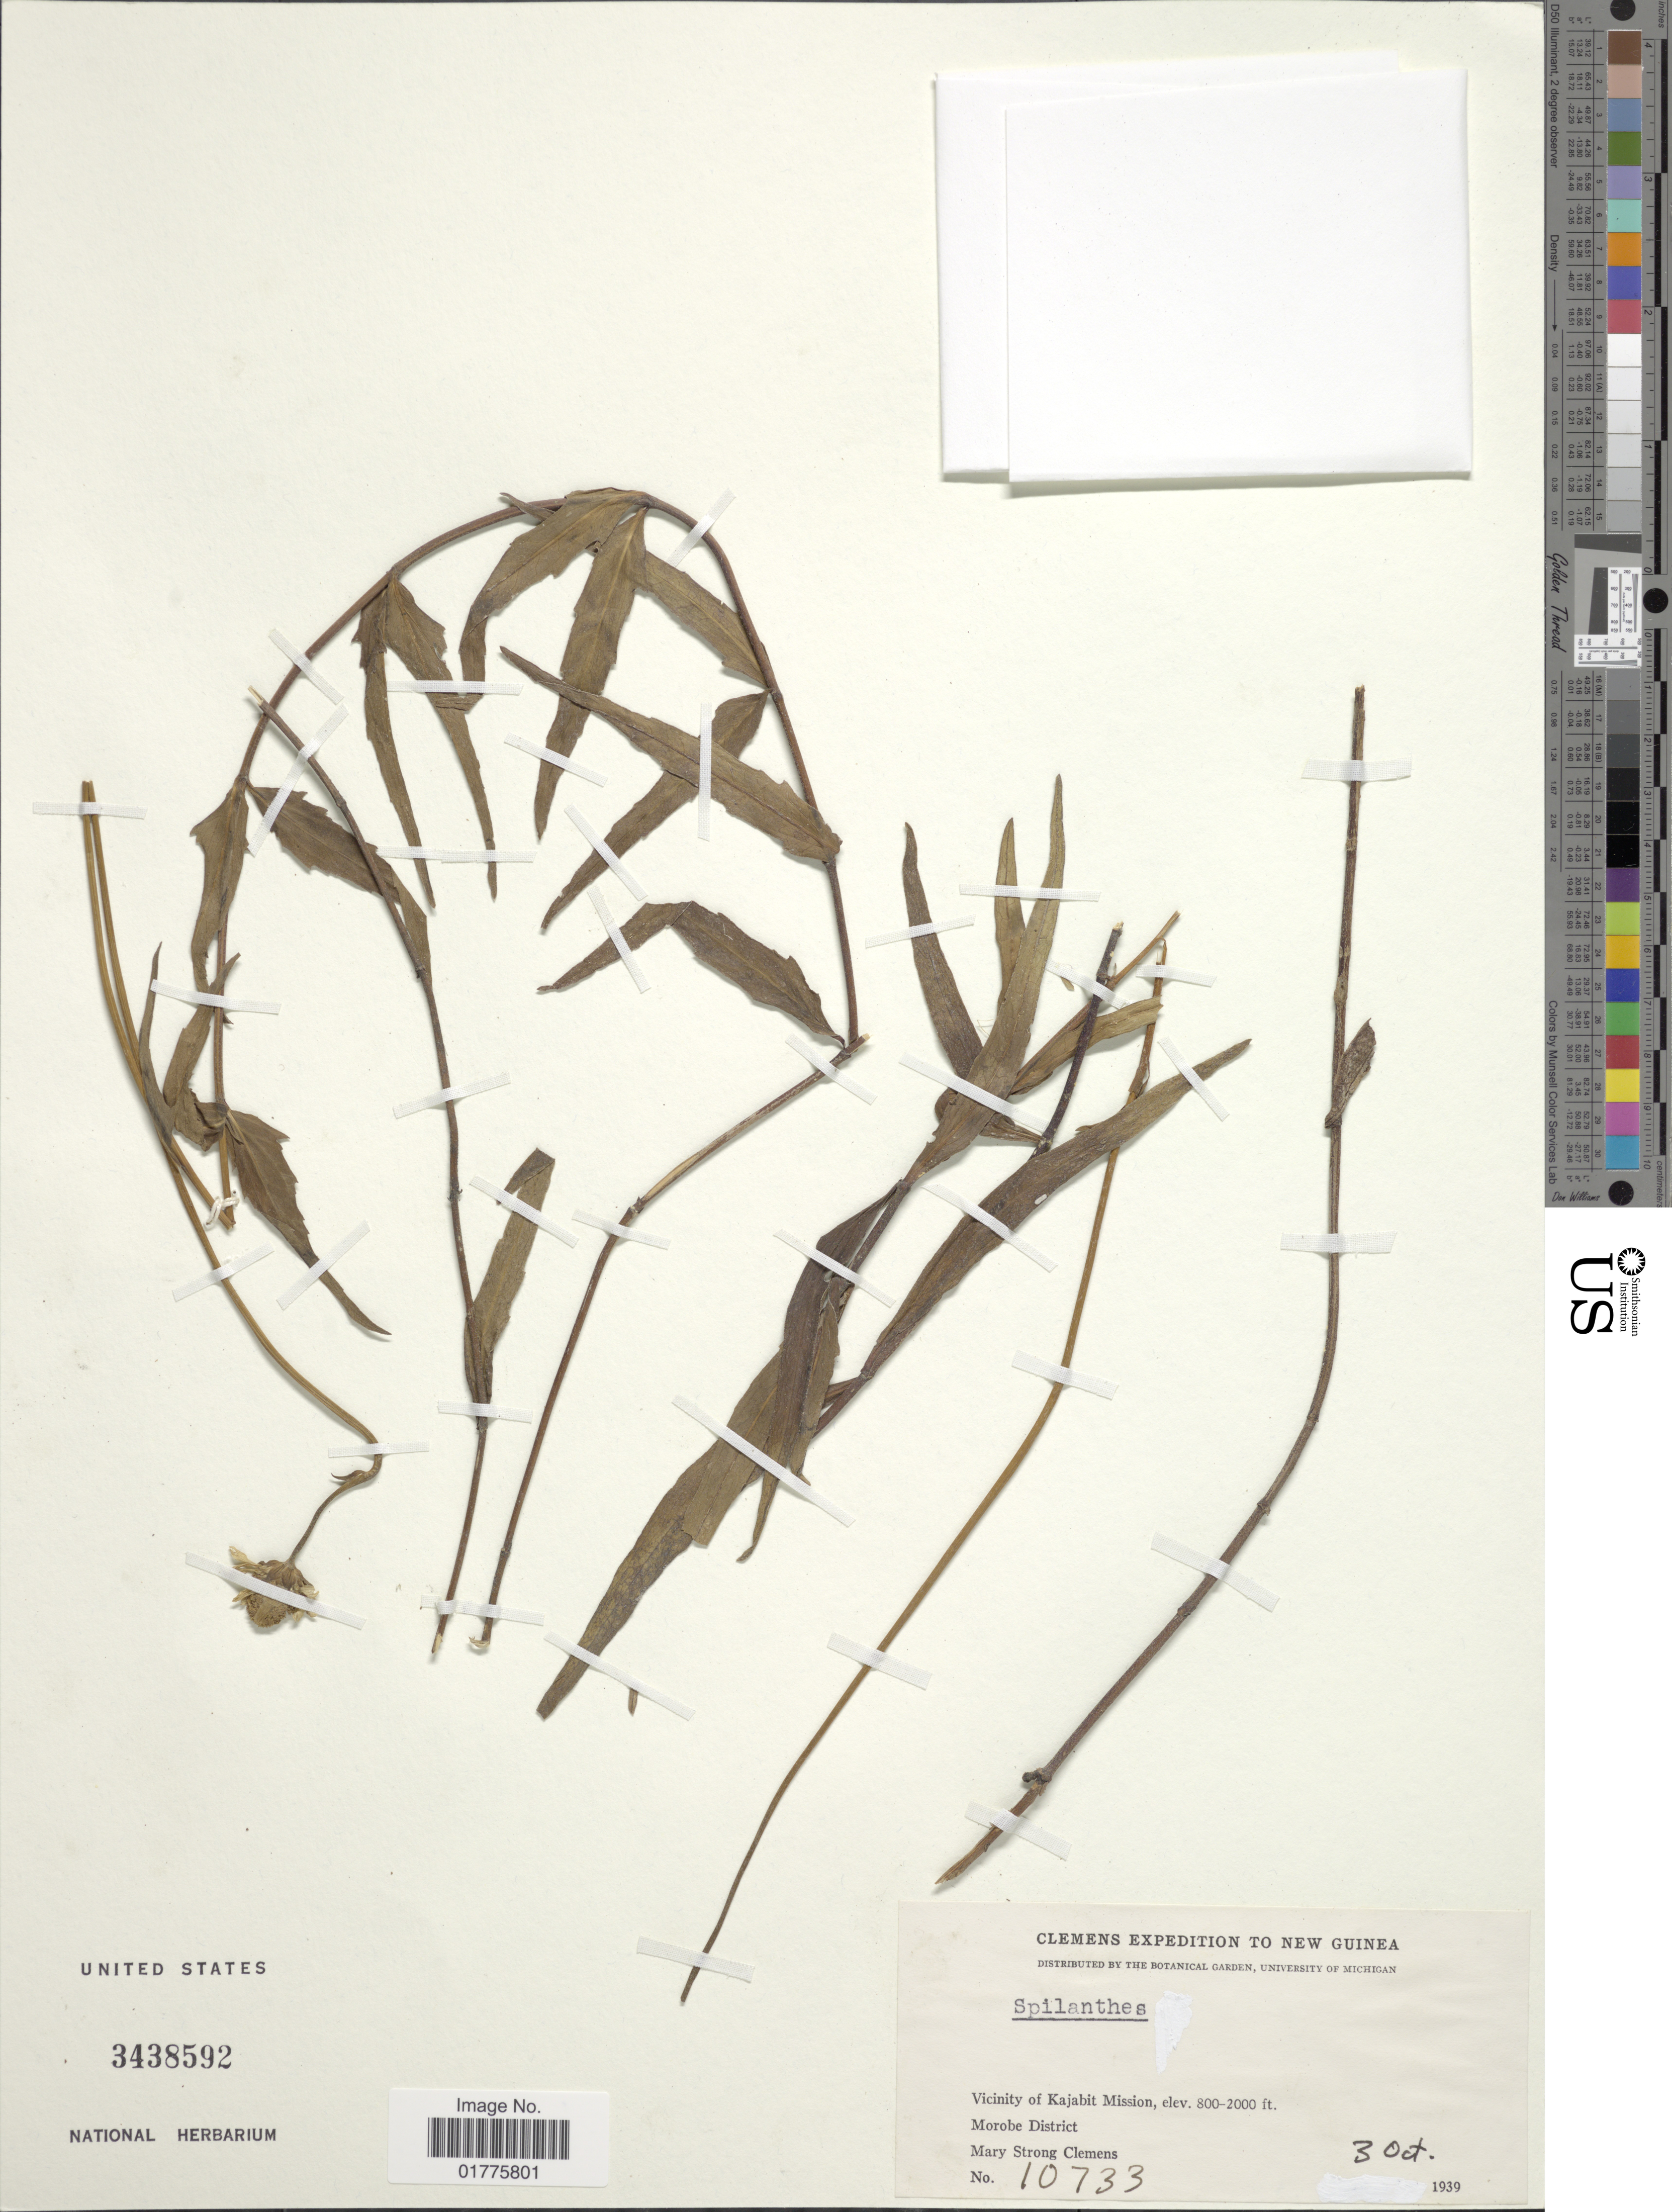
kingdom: Plantae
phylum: Tracheophyta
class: Magnoliopsida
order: Asterales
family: Asteraceae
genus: Acmella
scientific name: Acmella sp.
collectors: M. S. Clemens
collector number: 10733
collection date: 1939-10-03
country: Papua New Guinea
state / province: Morobe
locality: Vicinity of Kajabit Mission, Morobe District, New Guinea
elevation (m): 244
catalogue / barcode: US 3438592